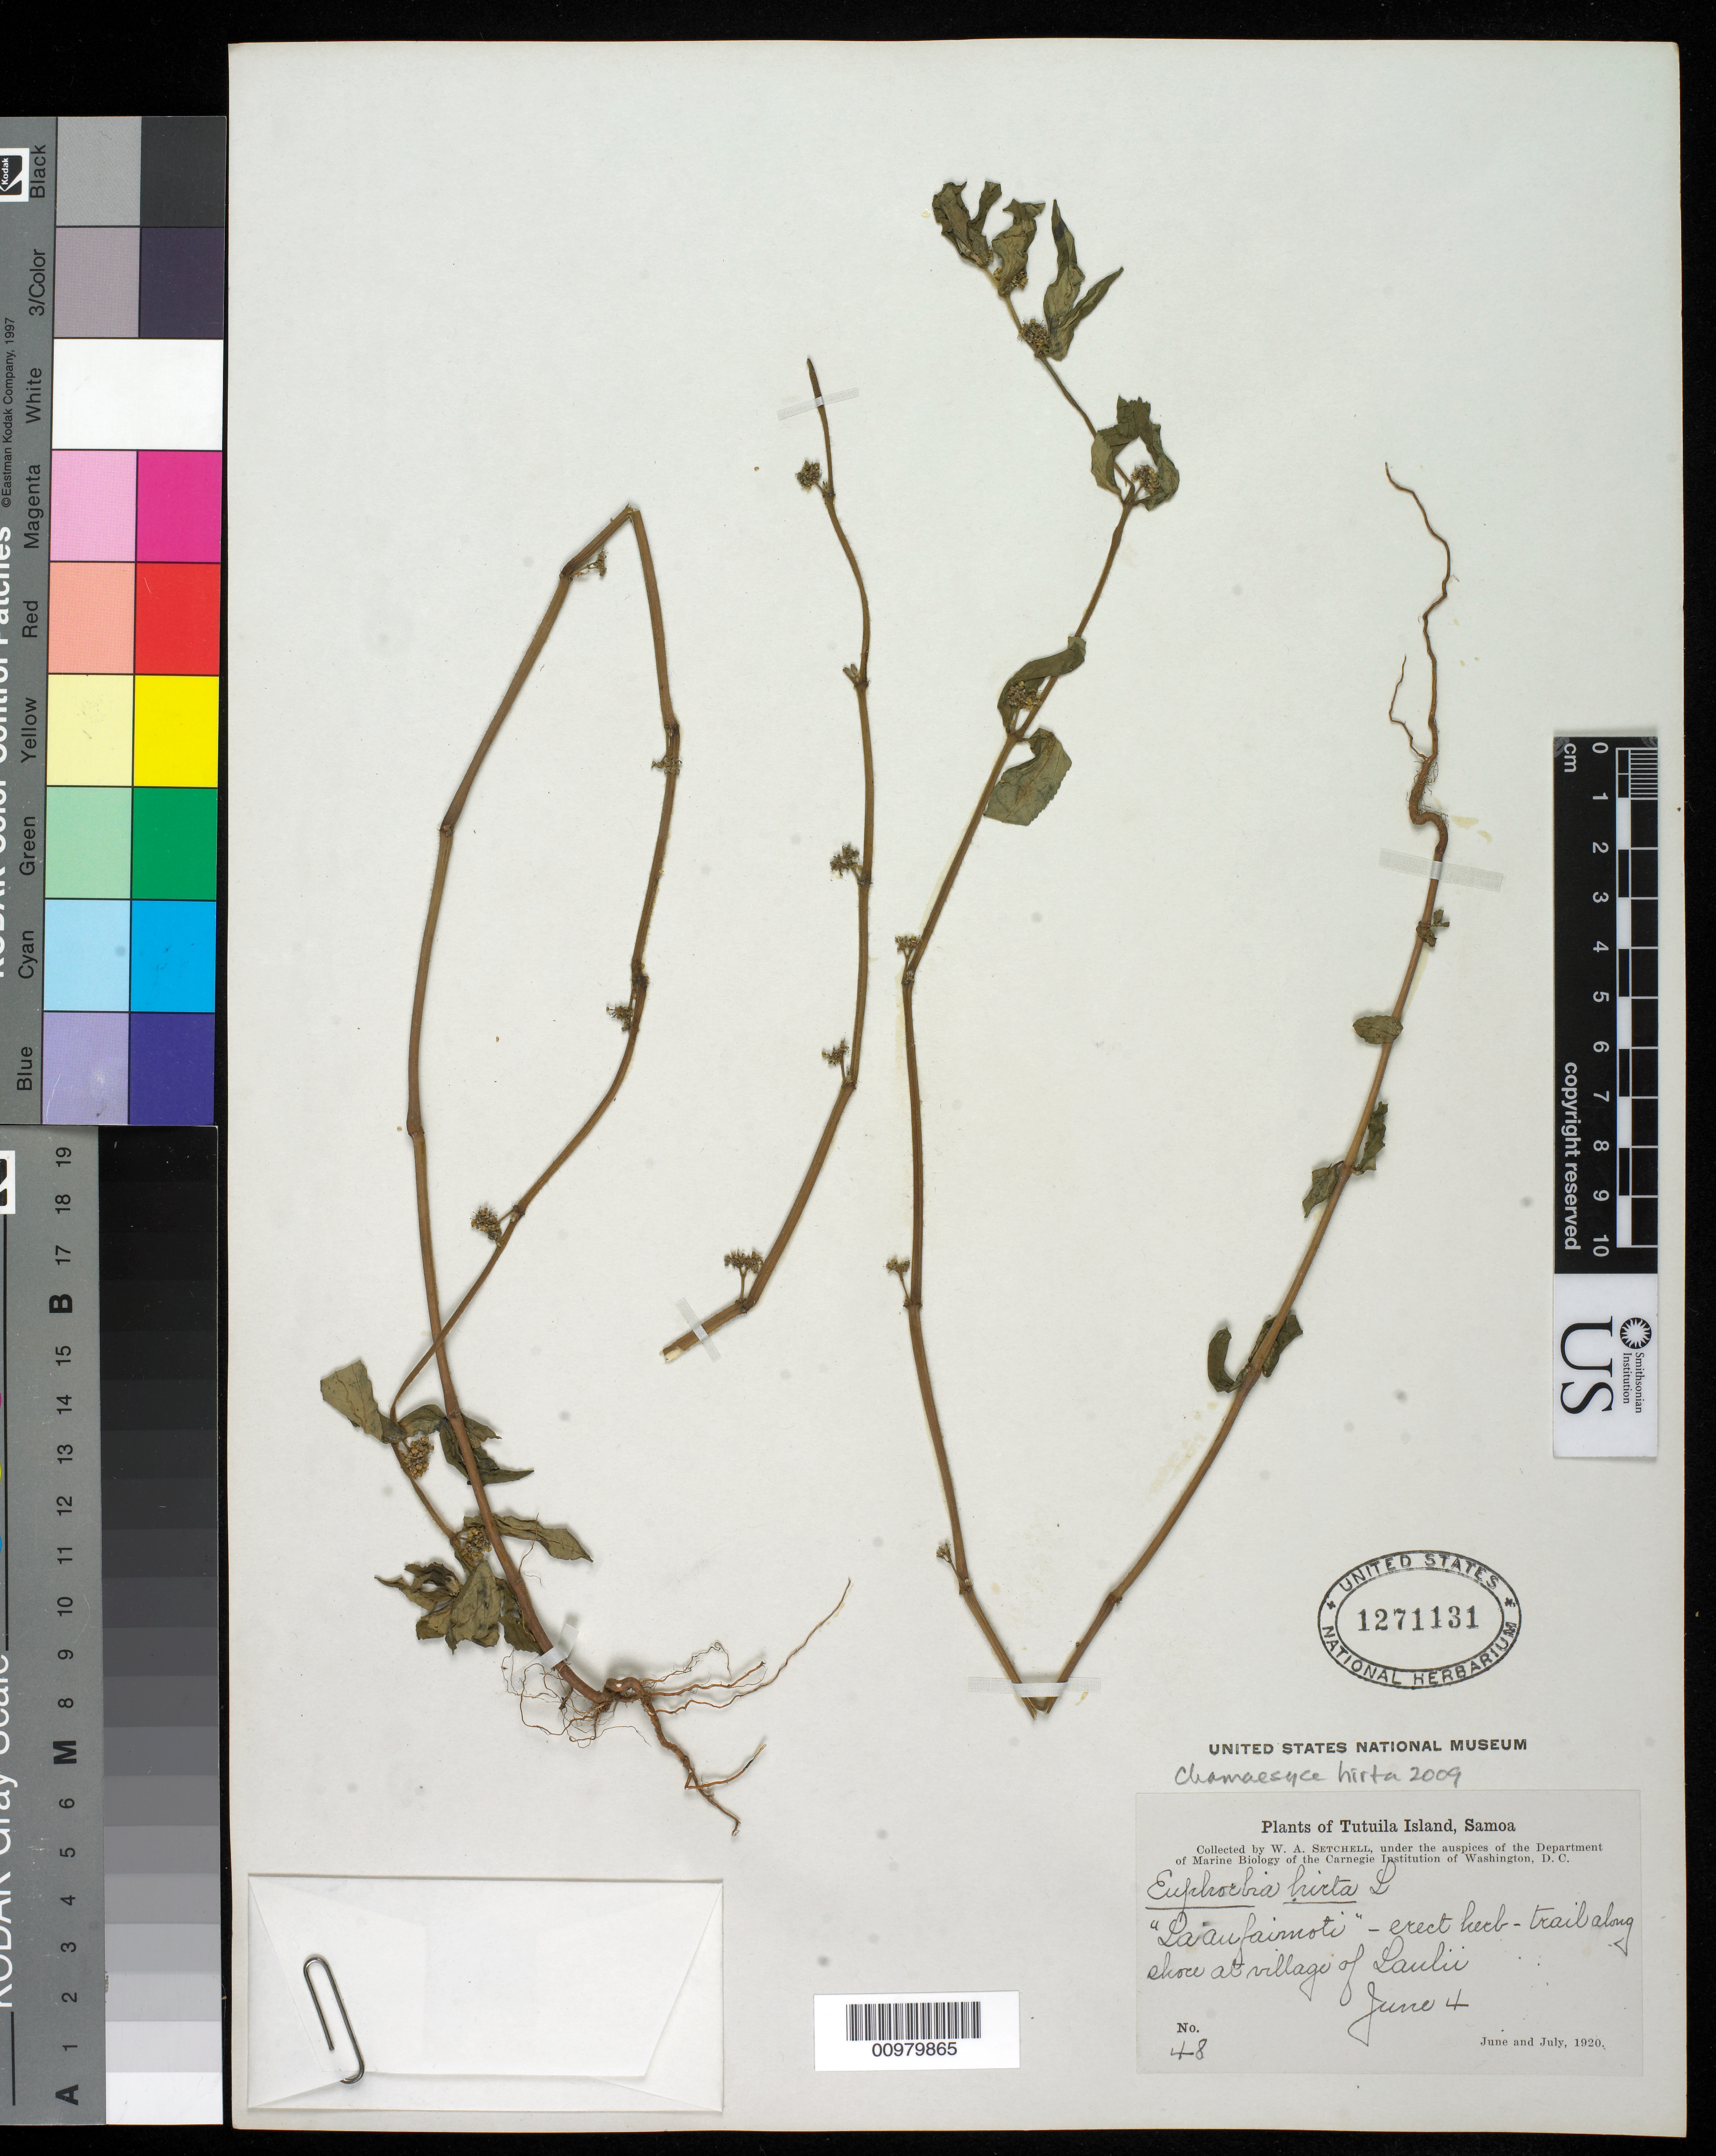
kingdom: Plantae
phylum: Tracheophyta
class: Magnoliopsida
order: Malpighiales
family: Euphorbiaceae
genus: Euphorbia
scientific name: Euphorbia hirta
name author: L.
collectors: W. Setchell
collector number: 48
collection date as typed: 04 Jun 1920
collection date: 1920-06-04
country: American Samoa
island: Tutua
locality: Samoa, Tutuila Is., Laulii Village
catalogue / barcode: US 1271131